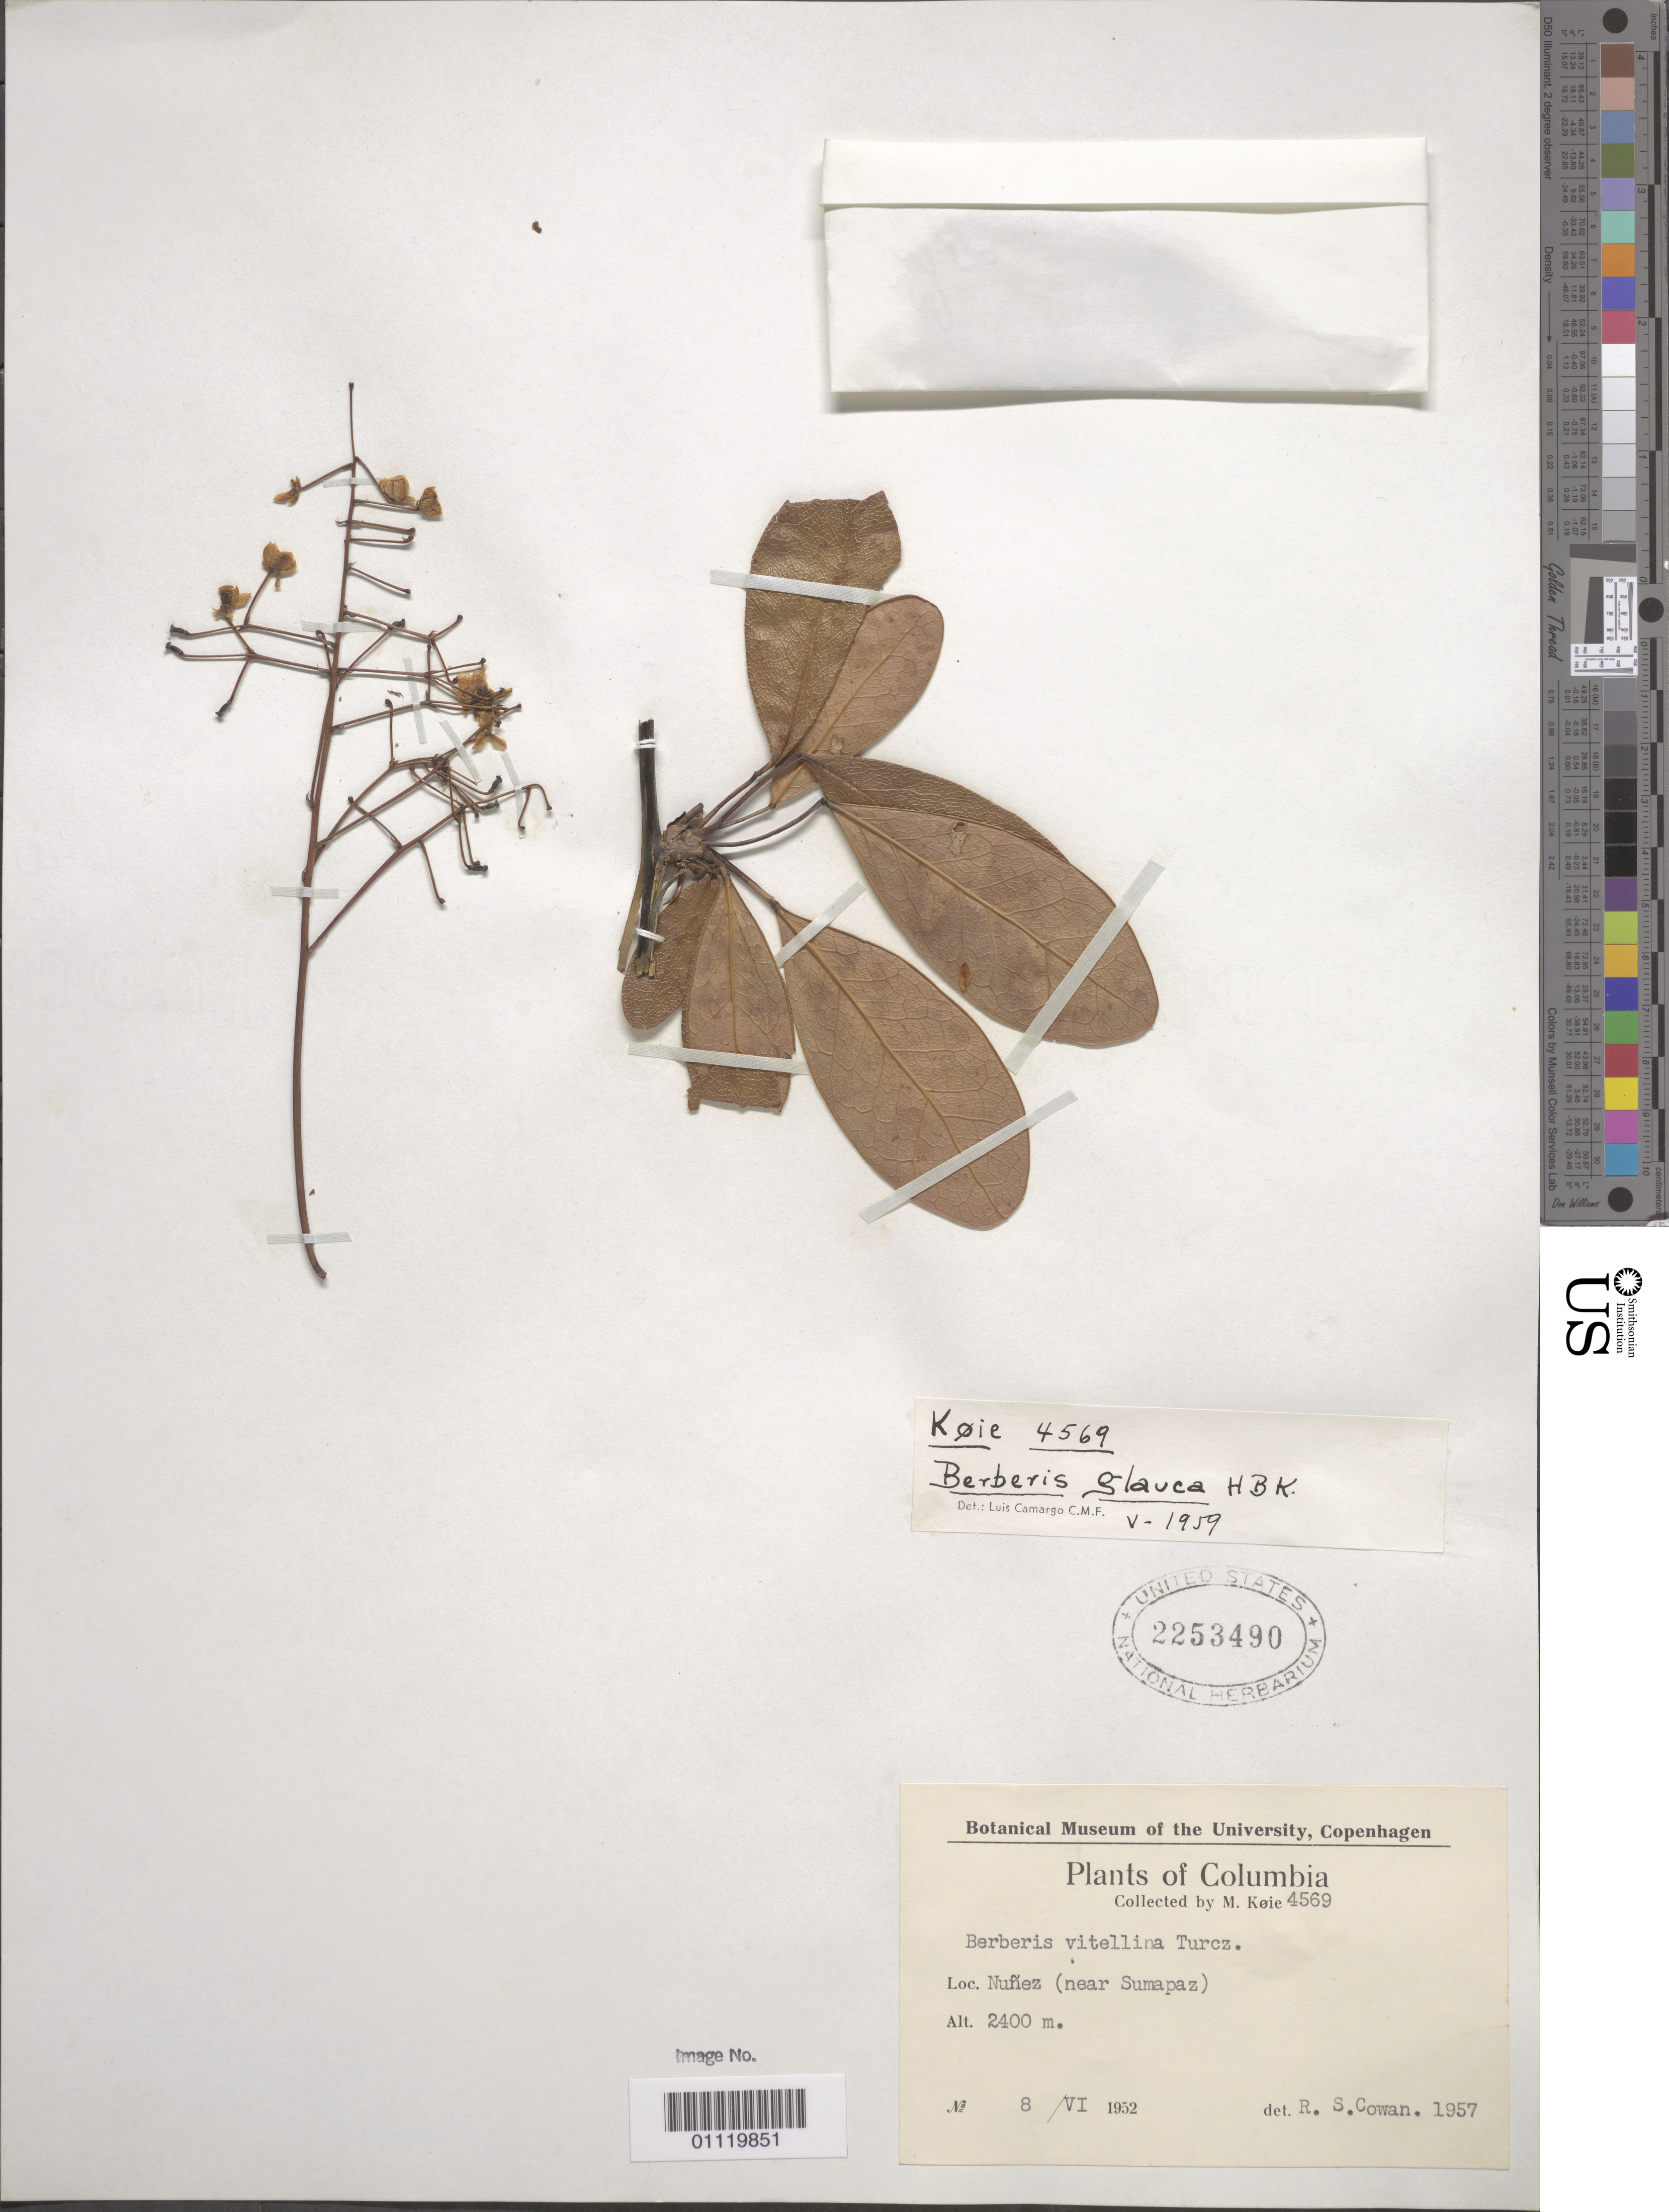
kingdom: Plantae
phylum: Tracheophyta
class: Magnoliopsida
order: Ranunculales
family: Berberidaceae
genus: Berberis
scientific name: Berberis glauca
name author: Kunth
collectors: M. Köie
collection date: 1952-06-08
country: Colombia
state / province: Cundinamarca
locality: Nunez, near Sumapaz.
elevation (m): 2400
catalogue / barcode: US 2253490